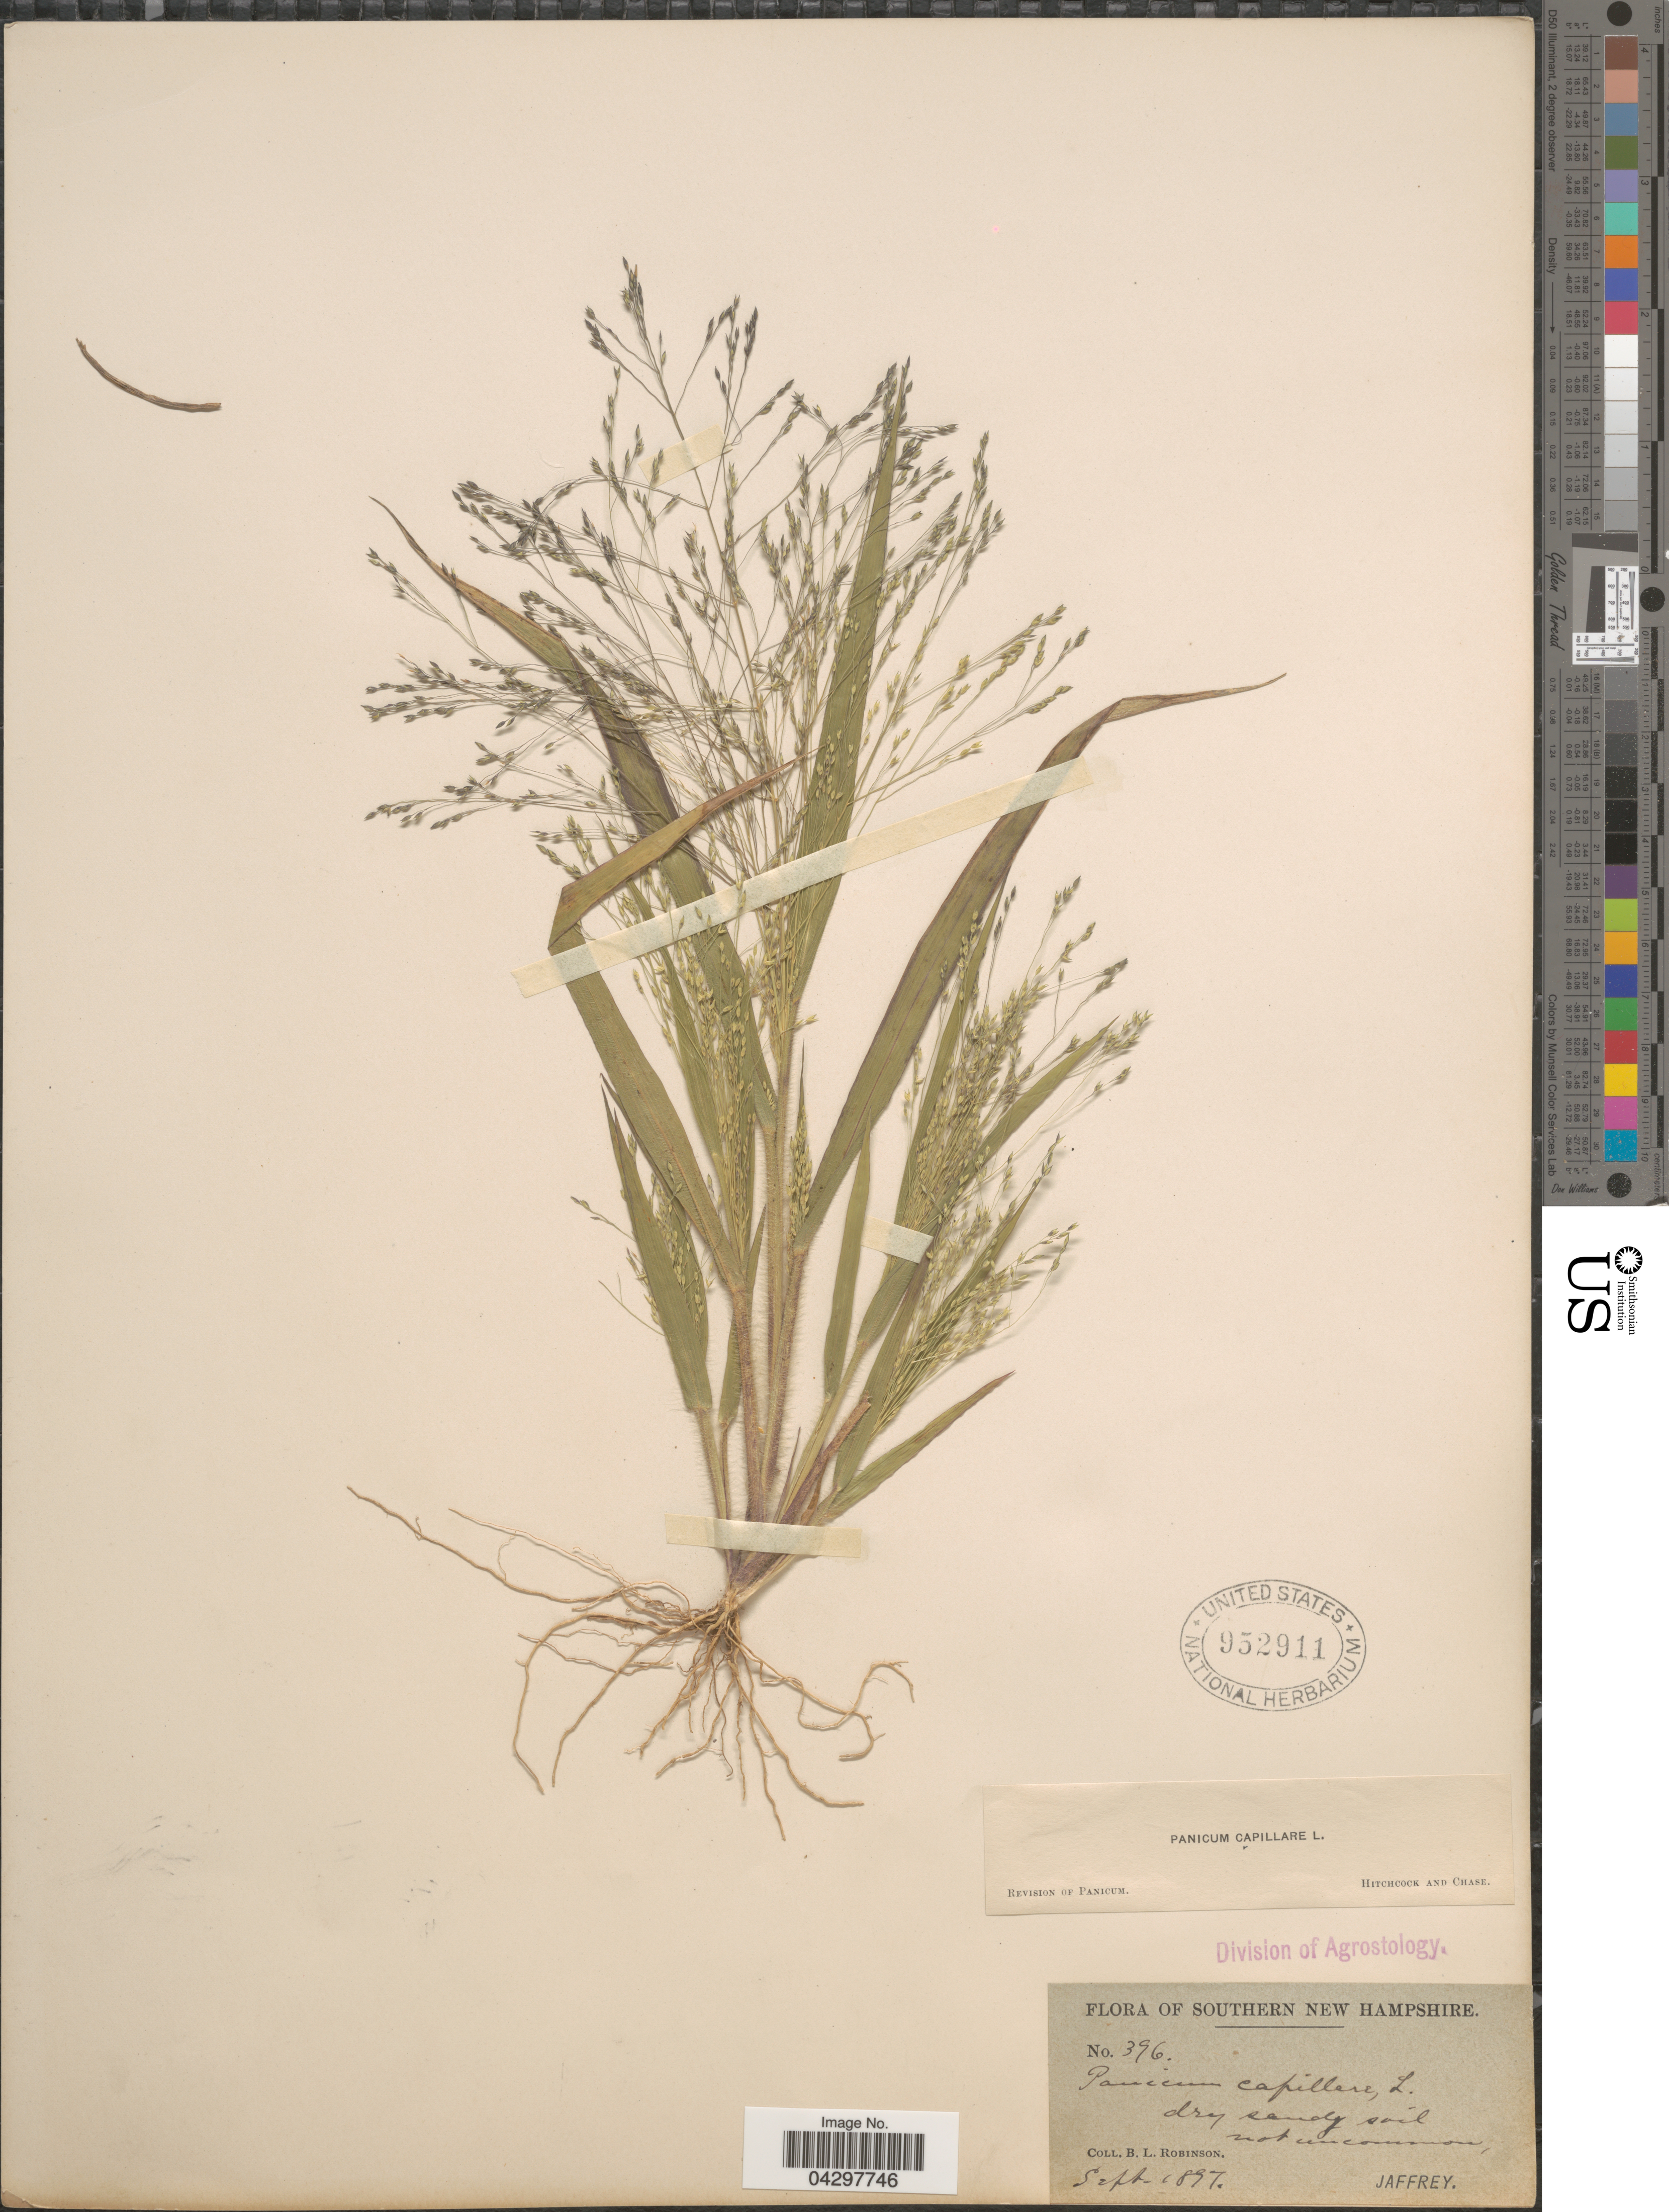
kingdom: Plantae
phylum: Tracheophyta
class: Liliopsida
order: Poales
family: Poaceae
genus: Panicum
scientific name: Panicum capillare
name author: L.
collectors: B. L. Robinson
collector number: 396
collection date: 1897-09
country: United States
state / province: New Hampshire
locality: Southern New Hampshire. Jaffrey.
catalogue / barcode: US 952911